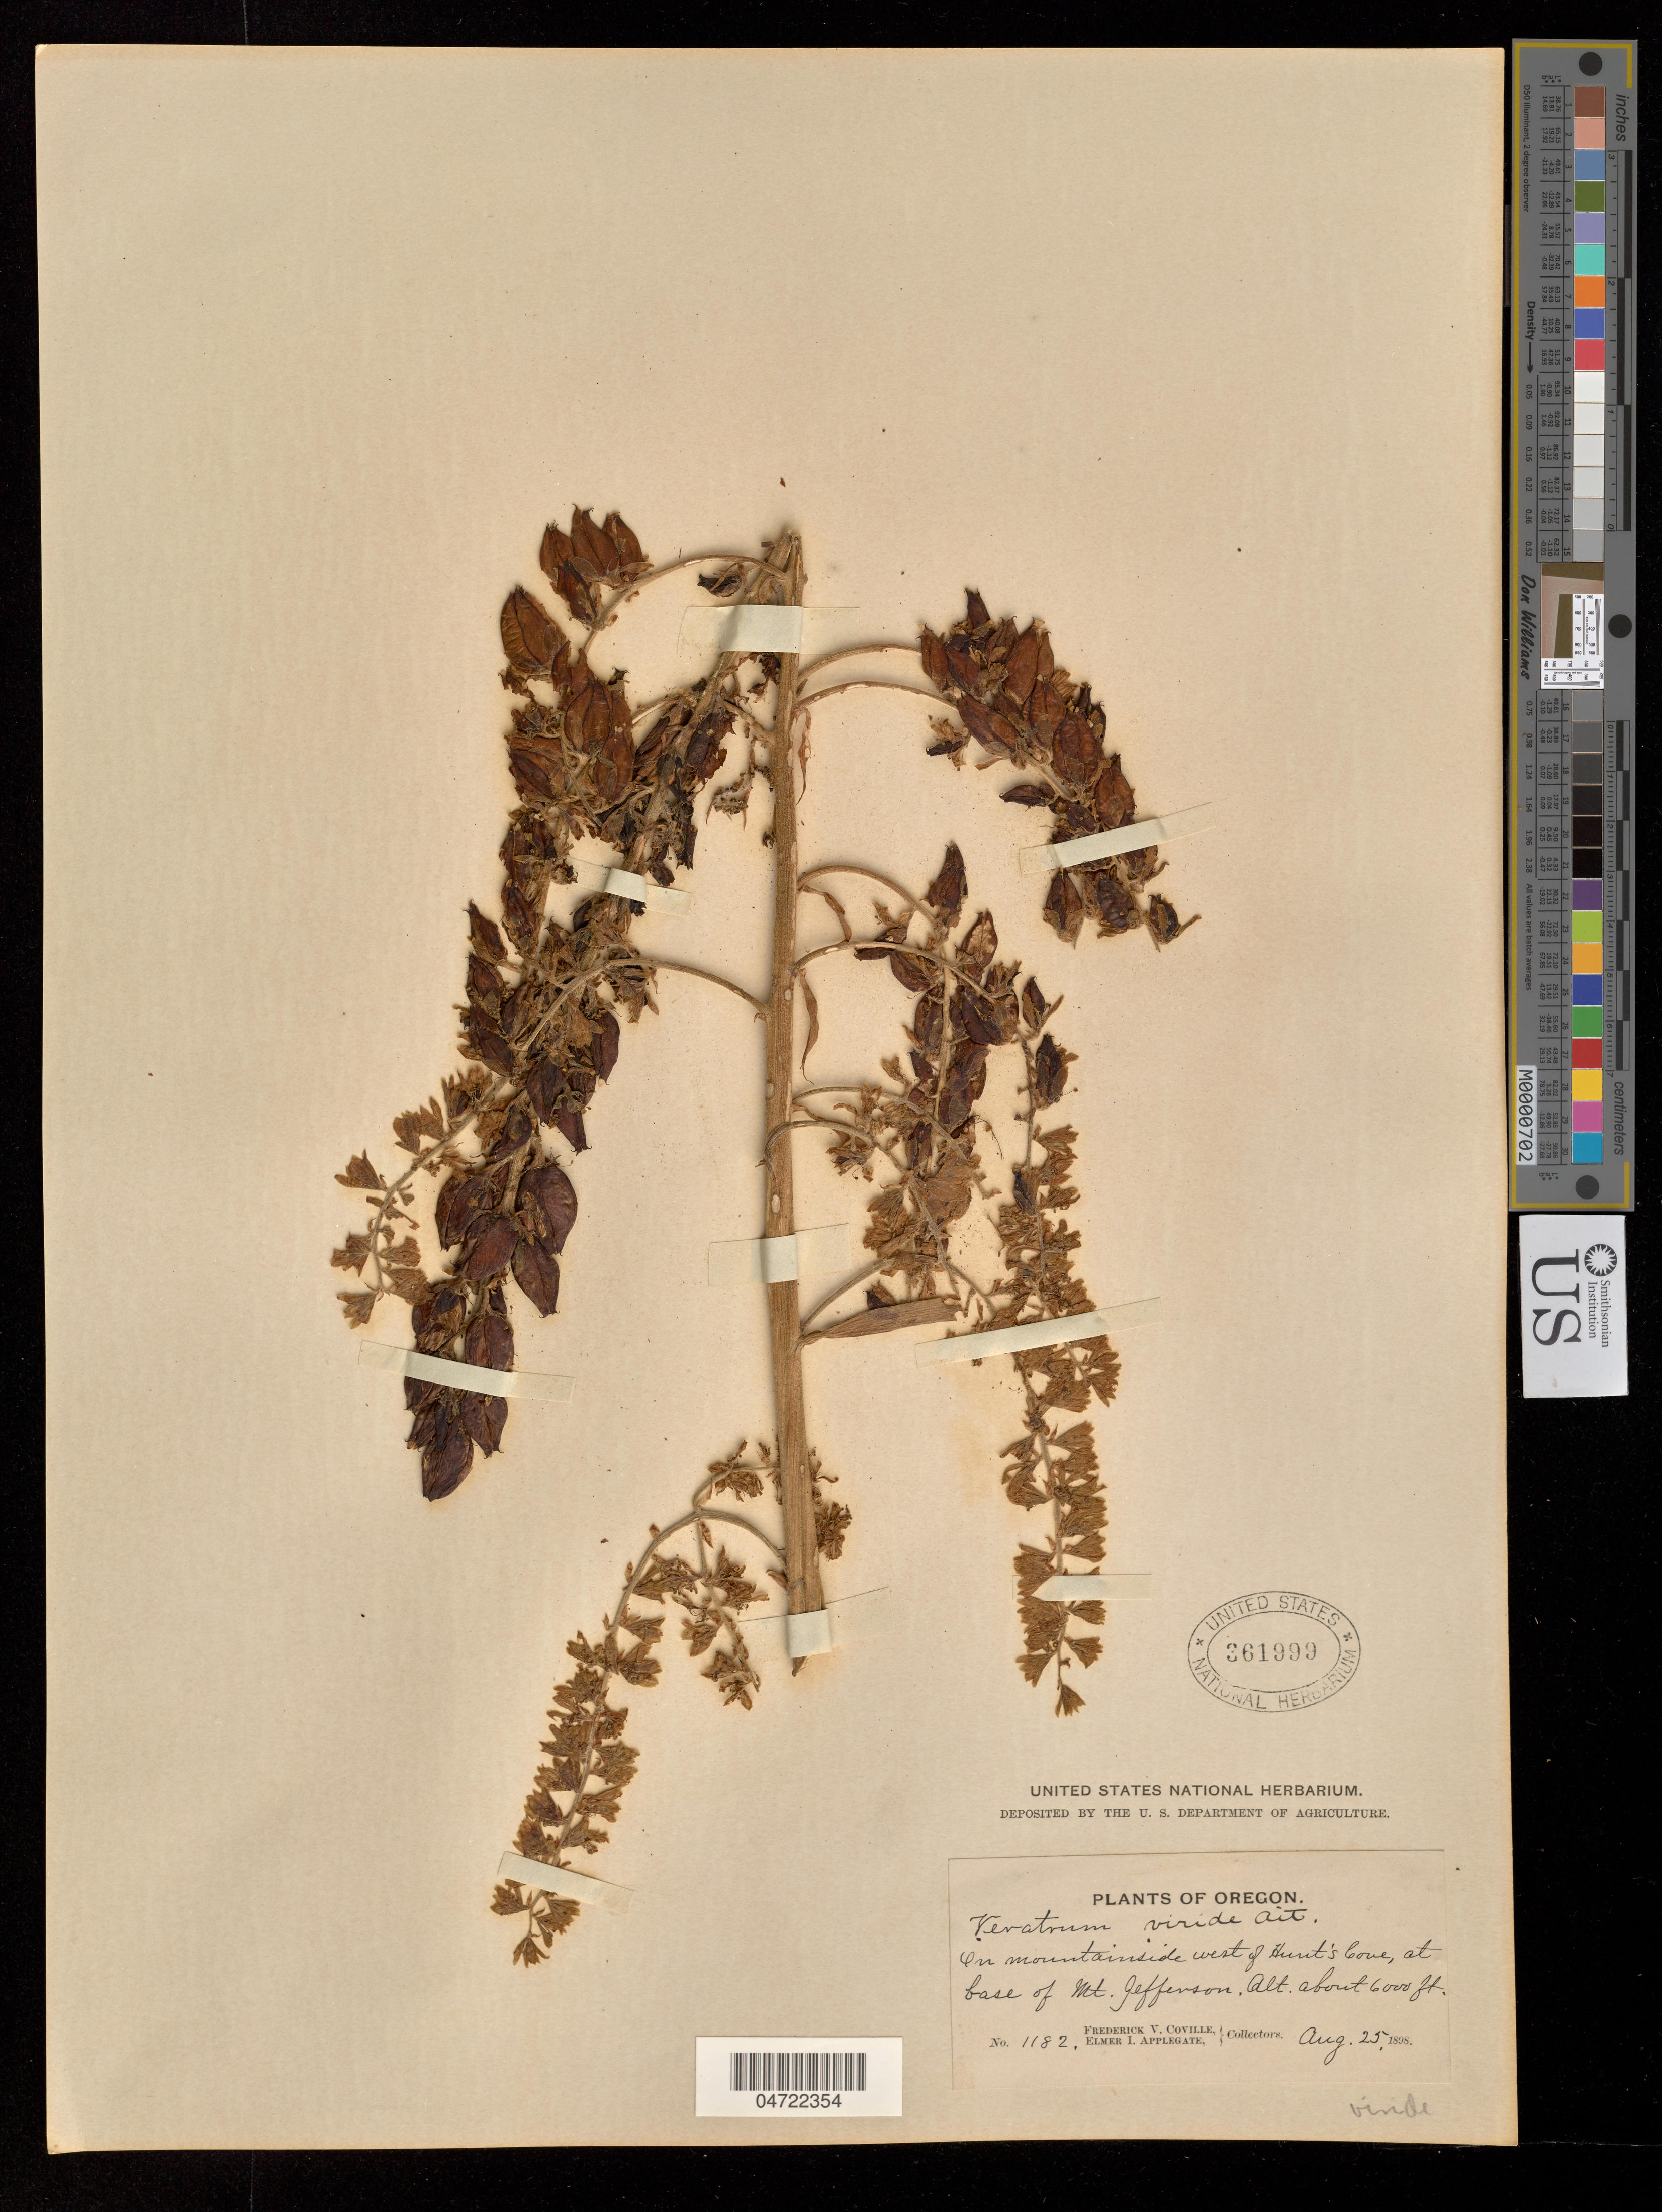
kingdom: Plantae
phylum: Tracheophyta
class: Liliopsida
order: Liliales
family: Melanthiaceae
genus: Veratrum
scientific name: Veratrum viride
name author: Aiton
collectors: F. V. Coville & E. I. Applegate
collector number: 1182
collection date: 1898-08-25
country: United States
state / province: Oregon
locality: On mountainside west of Hunt's Cove, at base of Mt Jefferson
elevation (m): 1829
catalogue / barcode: US 361999